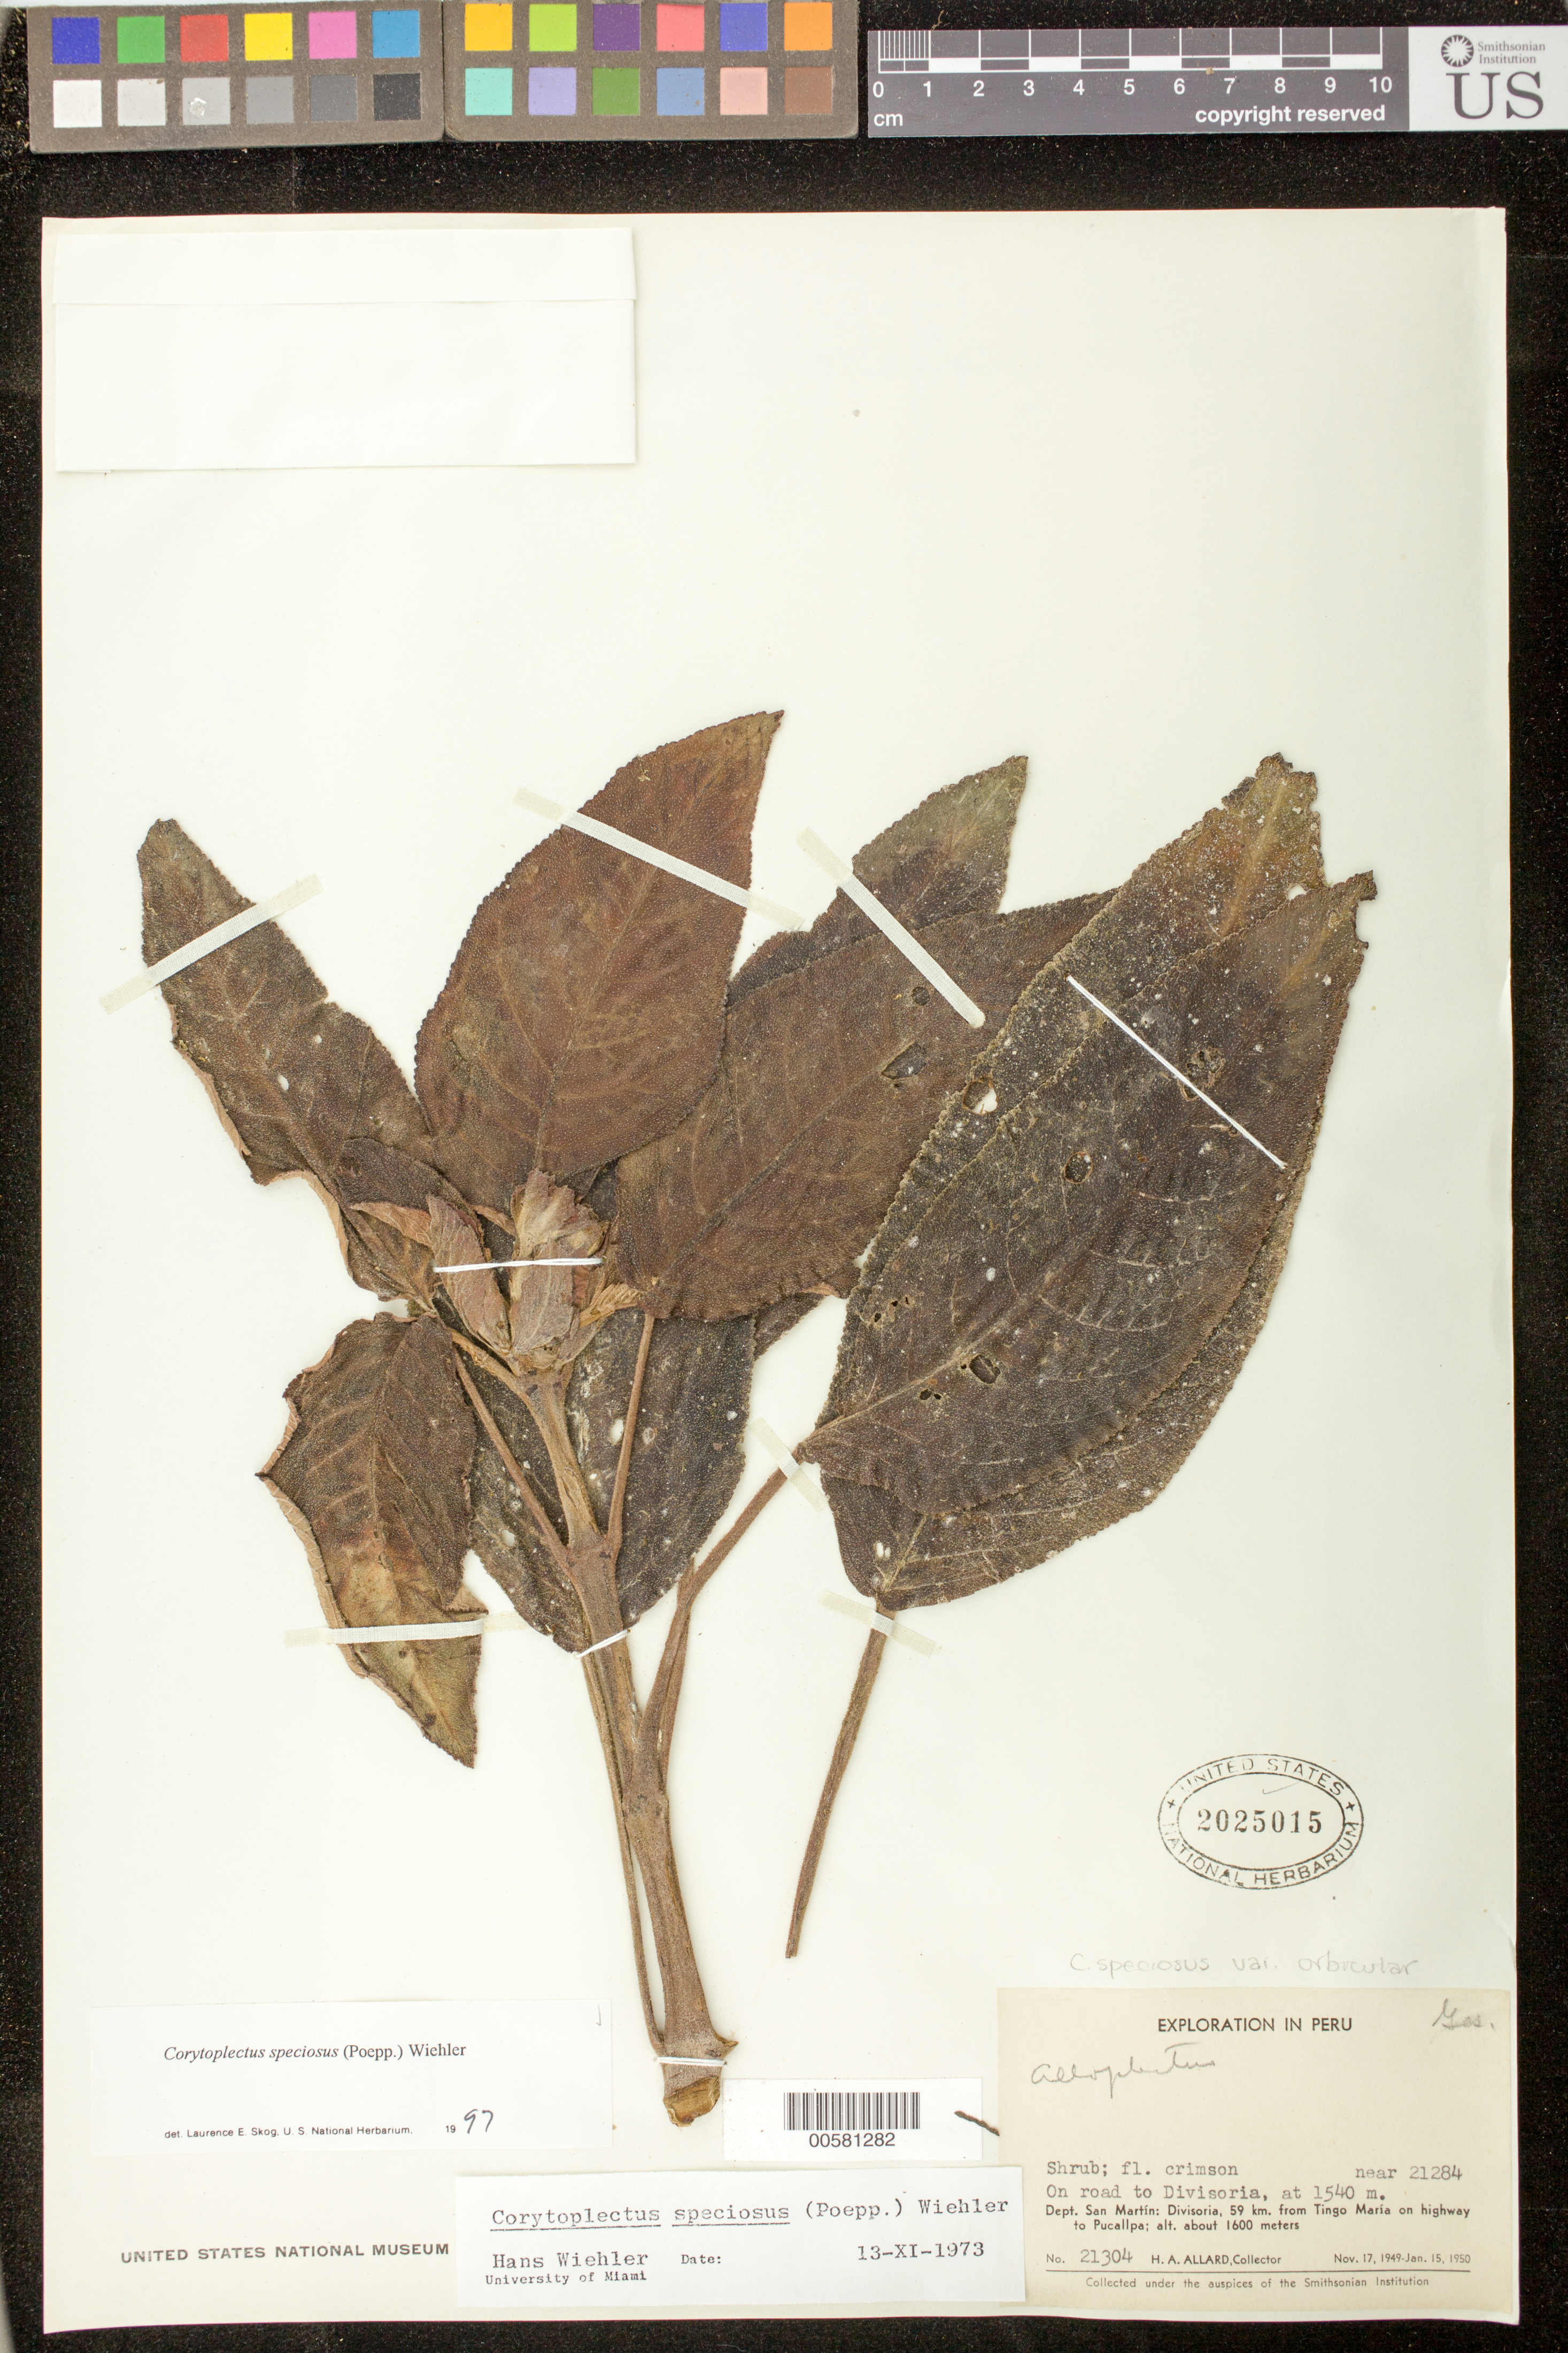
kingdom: Plantae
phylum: Tracheophyta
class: Magnoliopsida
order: Lamiales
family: Gesneriaceae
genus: Corytoplectus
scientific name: Corytoplectus speciosus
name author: (Poepp.) Wiehler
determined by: Skog, Laurence E.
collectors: H. A. Allard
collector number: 21304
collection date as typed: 1949-50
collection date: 1949/1950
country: Peru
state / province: San Martín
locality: Divisoria, 59 km from Tingo María on highway to Pucallpa. On road to Divisoria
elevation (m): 1540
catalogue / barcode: US 2025015